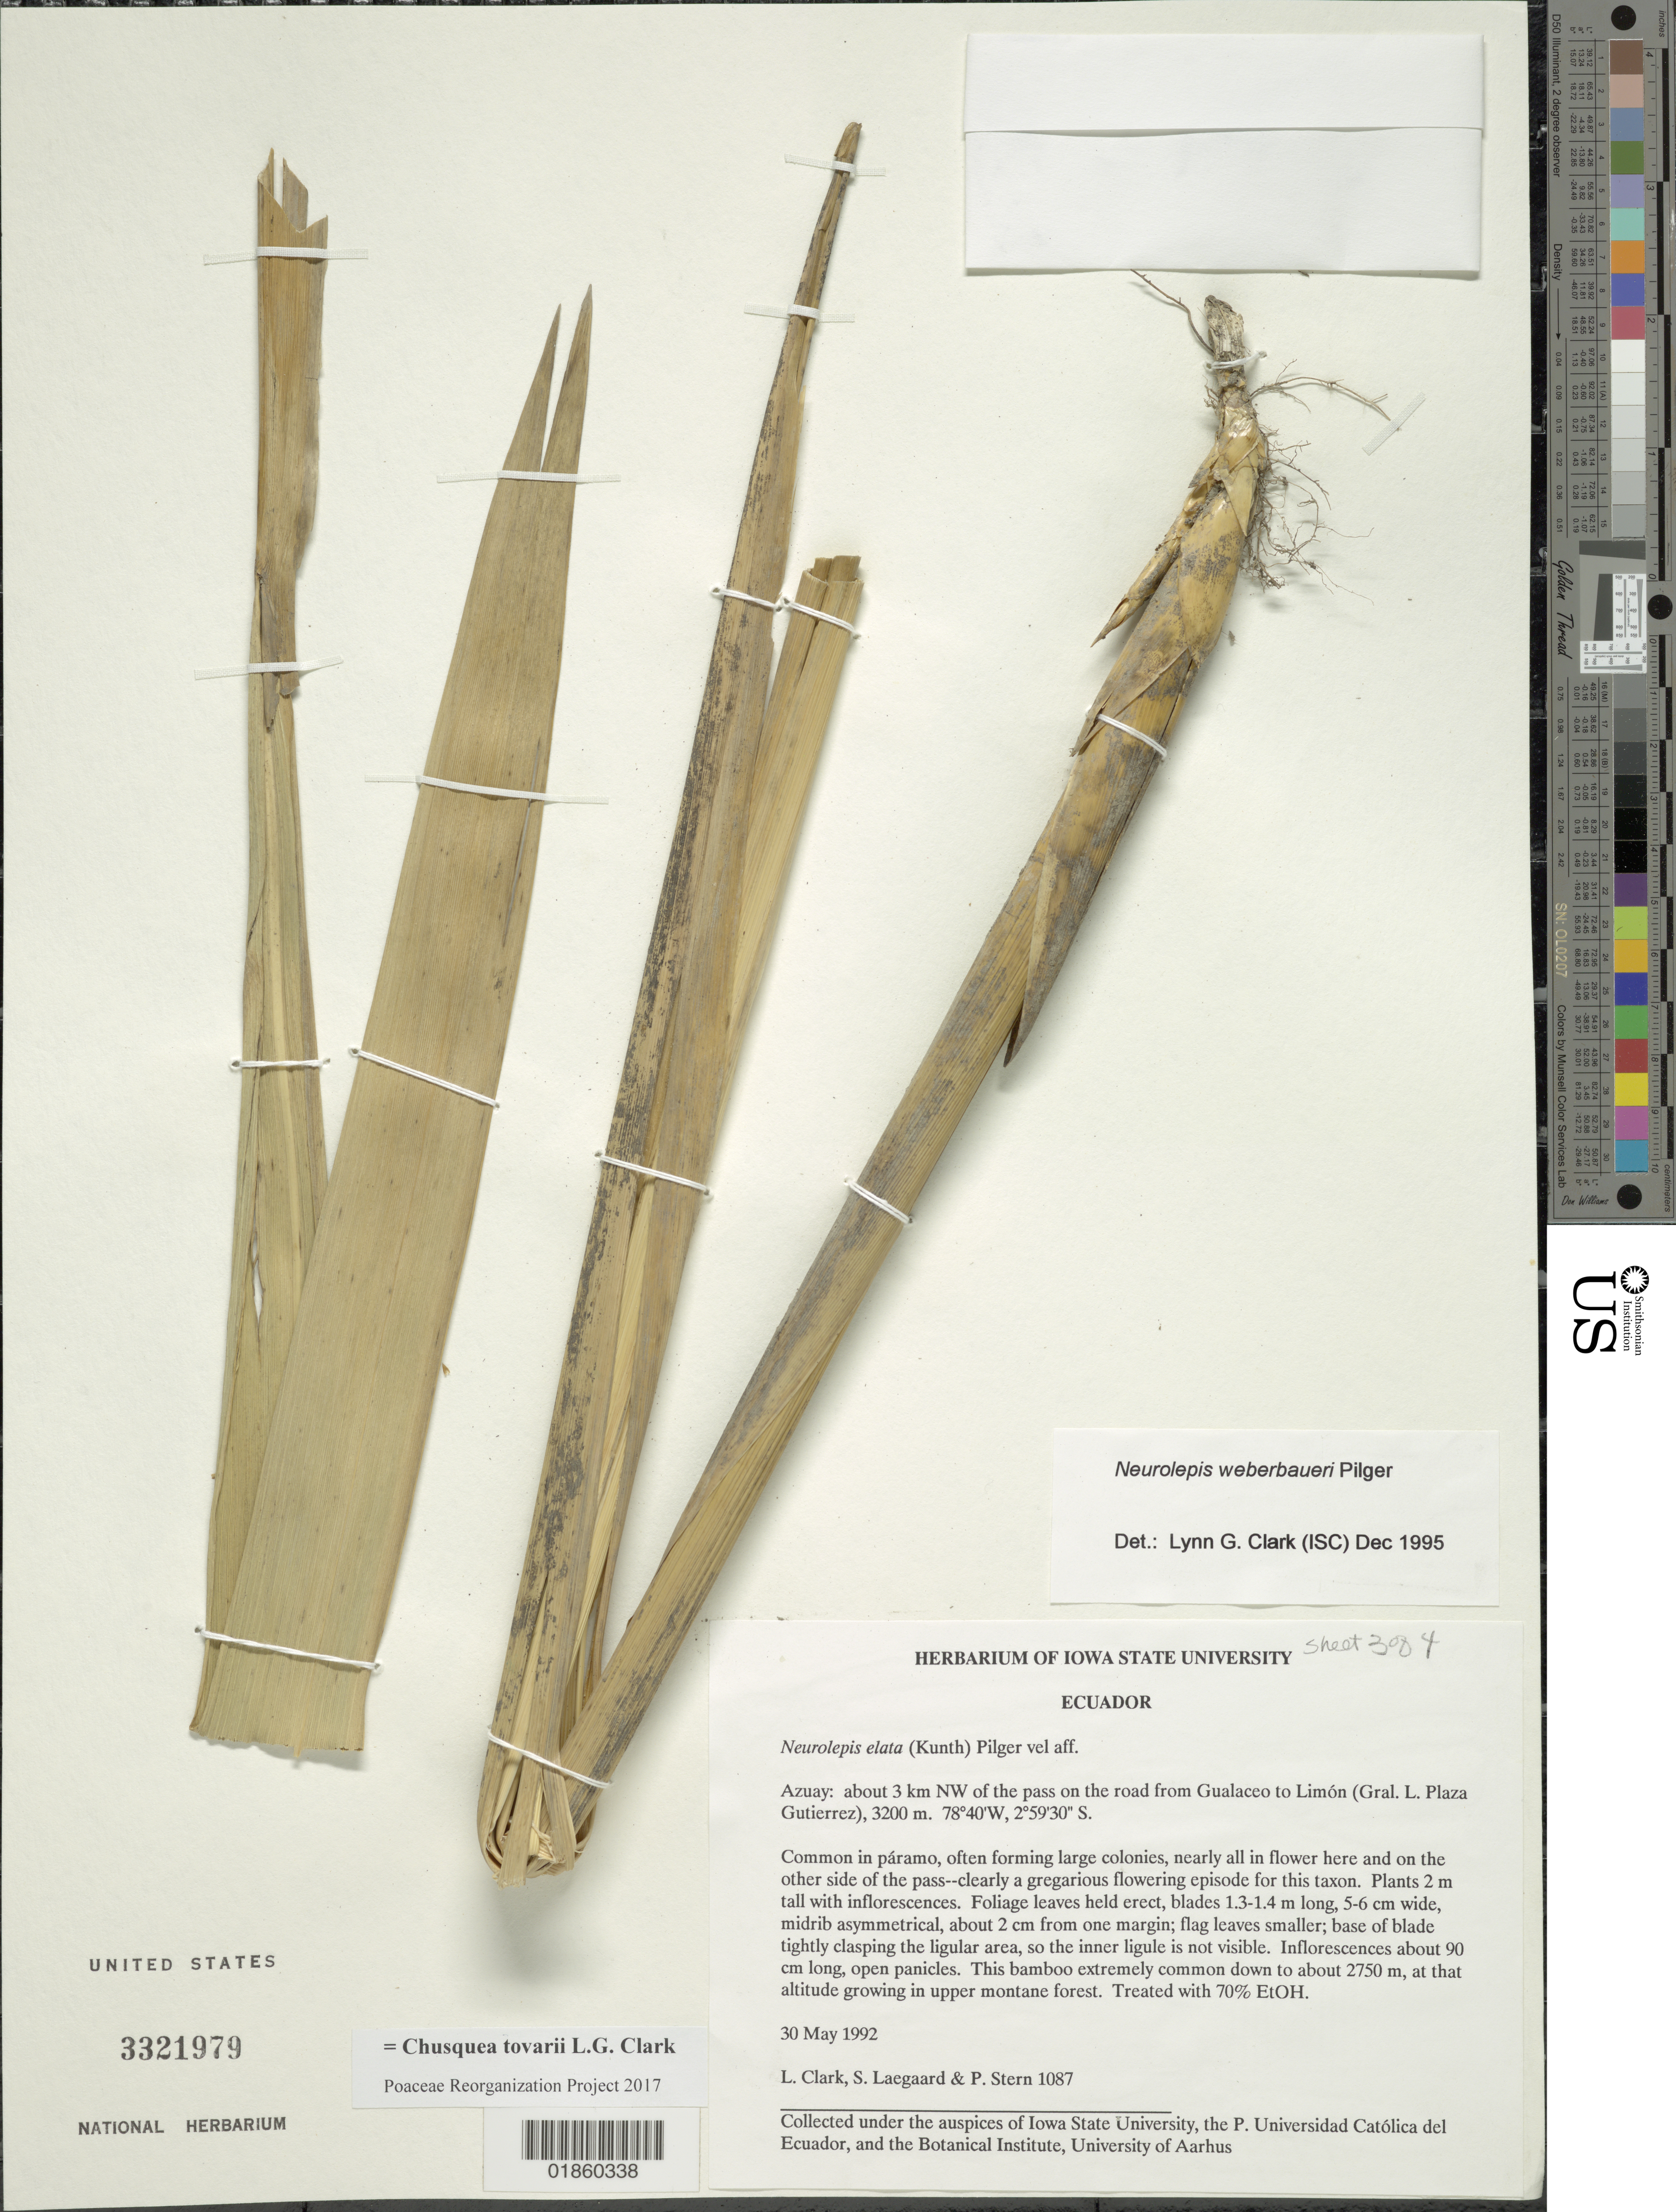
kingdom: Plantae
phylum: Tracheophyta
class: Liliopsida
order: Poales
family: Poaceae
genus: Chusquea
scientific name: Chusquea tovarii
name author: L.G. Clark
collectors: L. G. Clark, S. Lægaard & P. Stern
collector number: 1087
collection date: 1992-05-30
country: Ecuador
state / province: Azuay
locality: about 3 km W of the [ass on the road from Gualaceo to Limon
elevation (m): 3200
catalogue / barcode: US 3321979